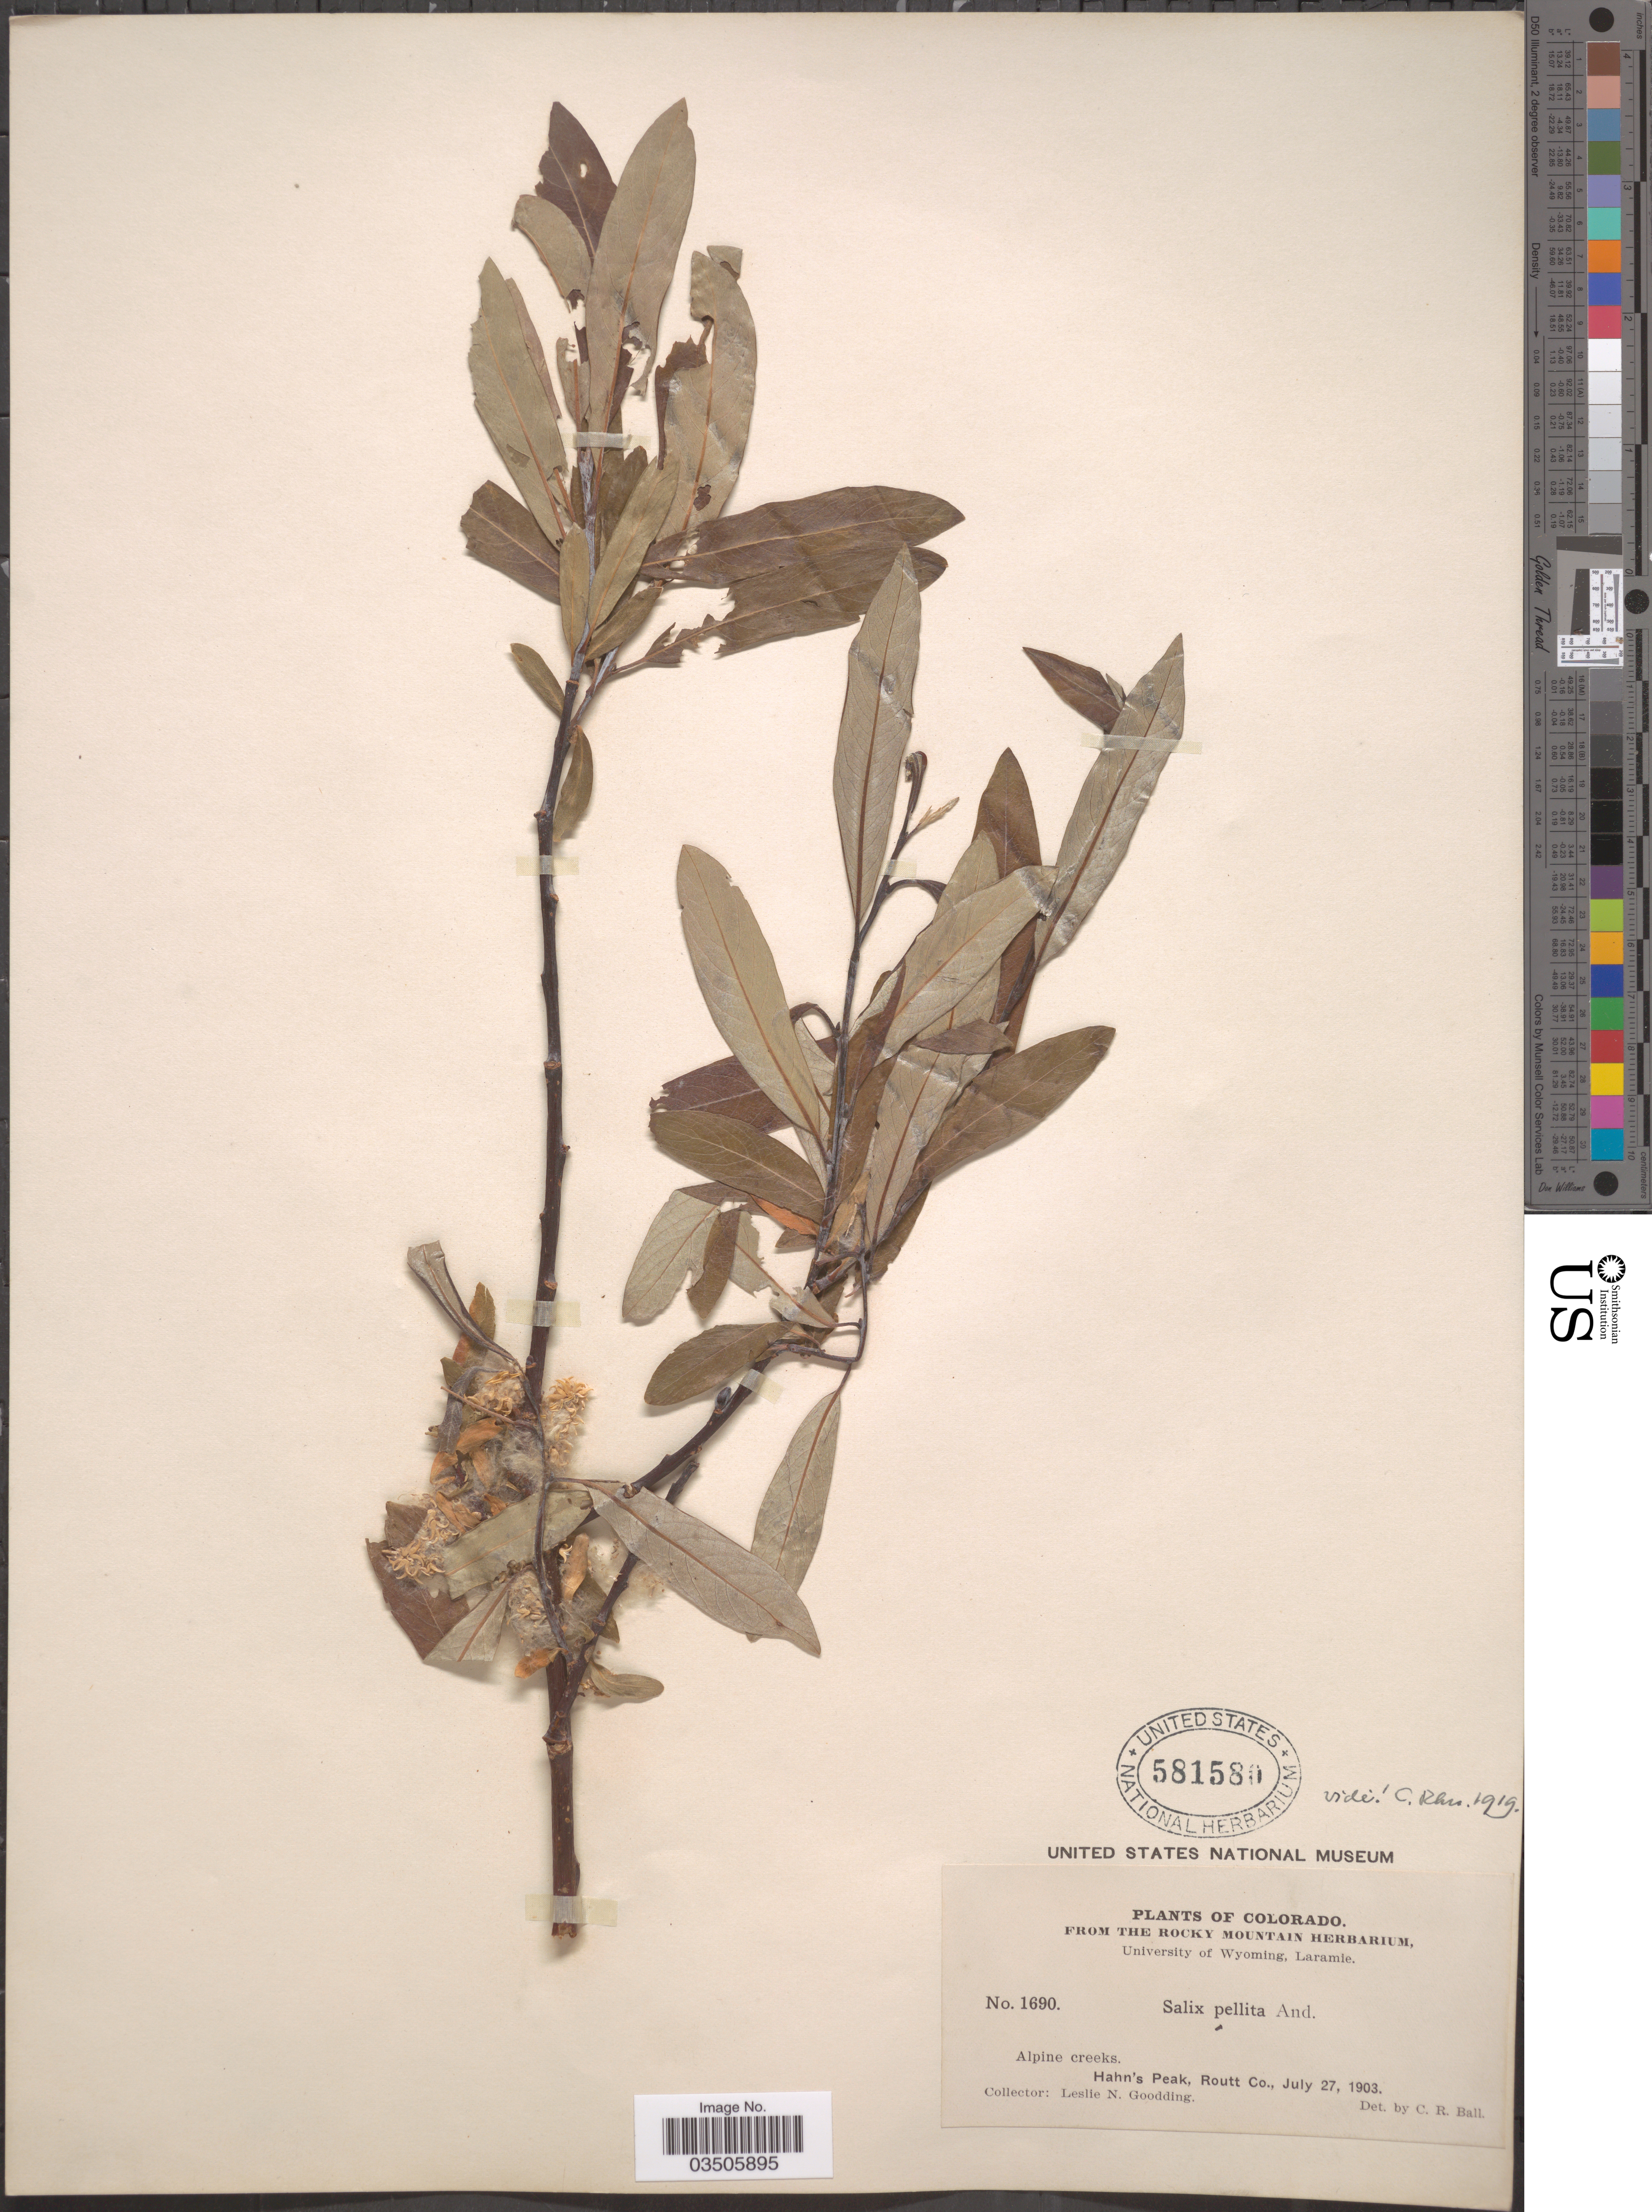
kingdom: Plantae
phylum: Tracheophyta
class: Magnoliopsida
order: Malpighiales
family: Salicaceae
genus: Salix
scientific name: Salix subcoerulea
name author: Piper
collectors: L. N. Goodding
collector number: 1690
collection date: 1903-07-27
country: United States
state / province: Colorado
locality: Alpine creeks, Hahn's Peak, Routt Co.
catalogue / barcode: US 581580